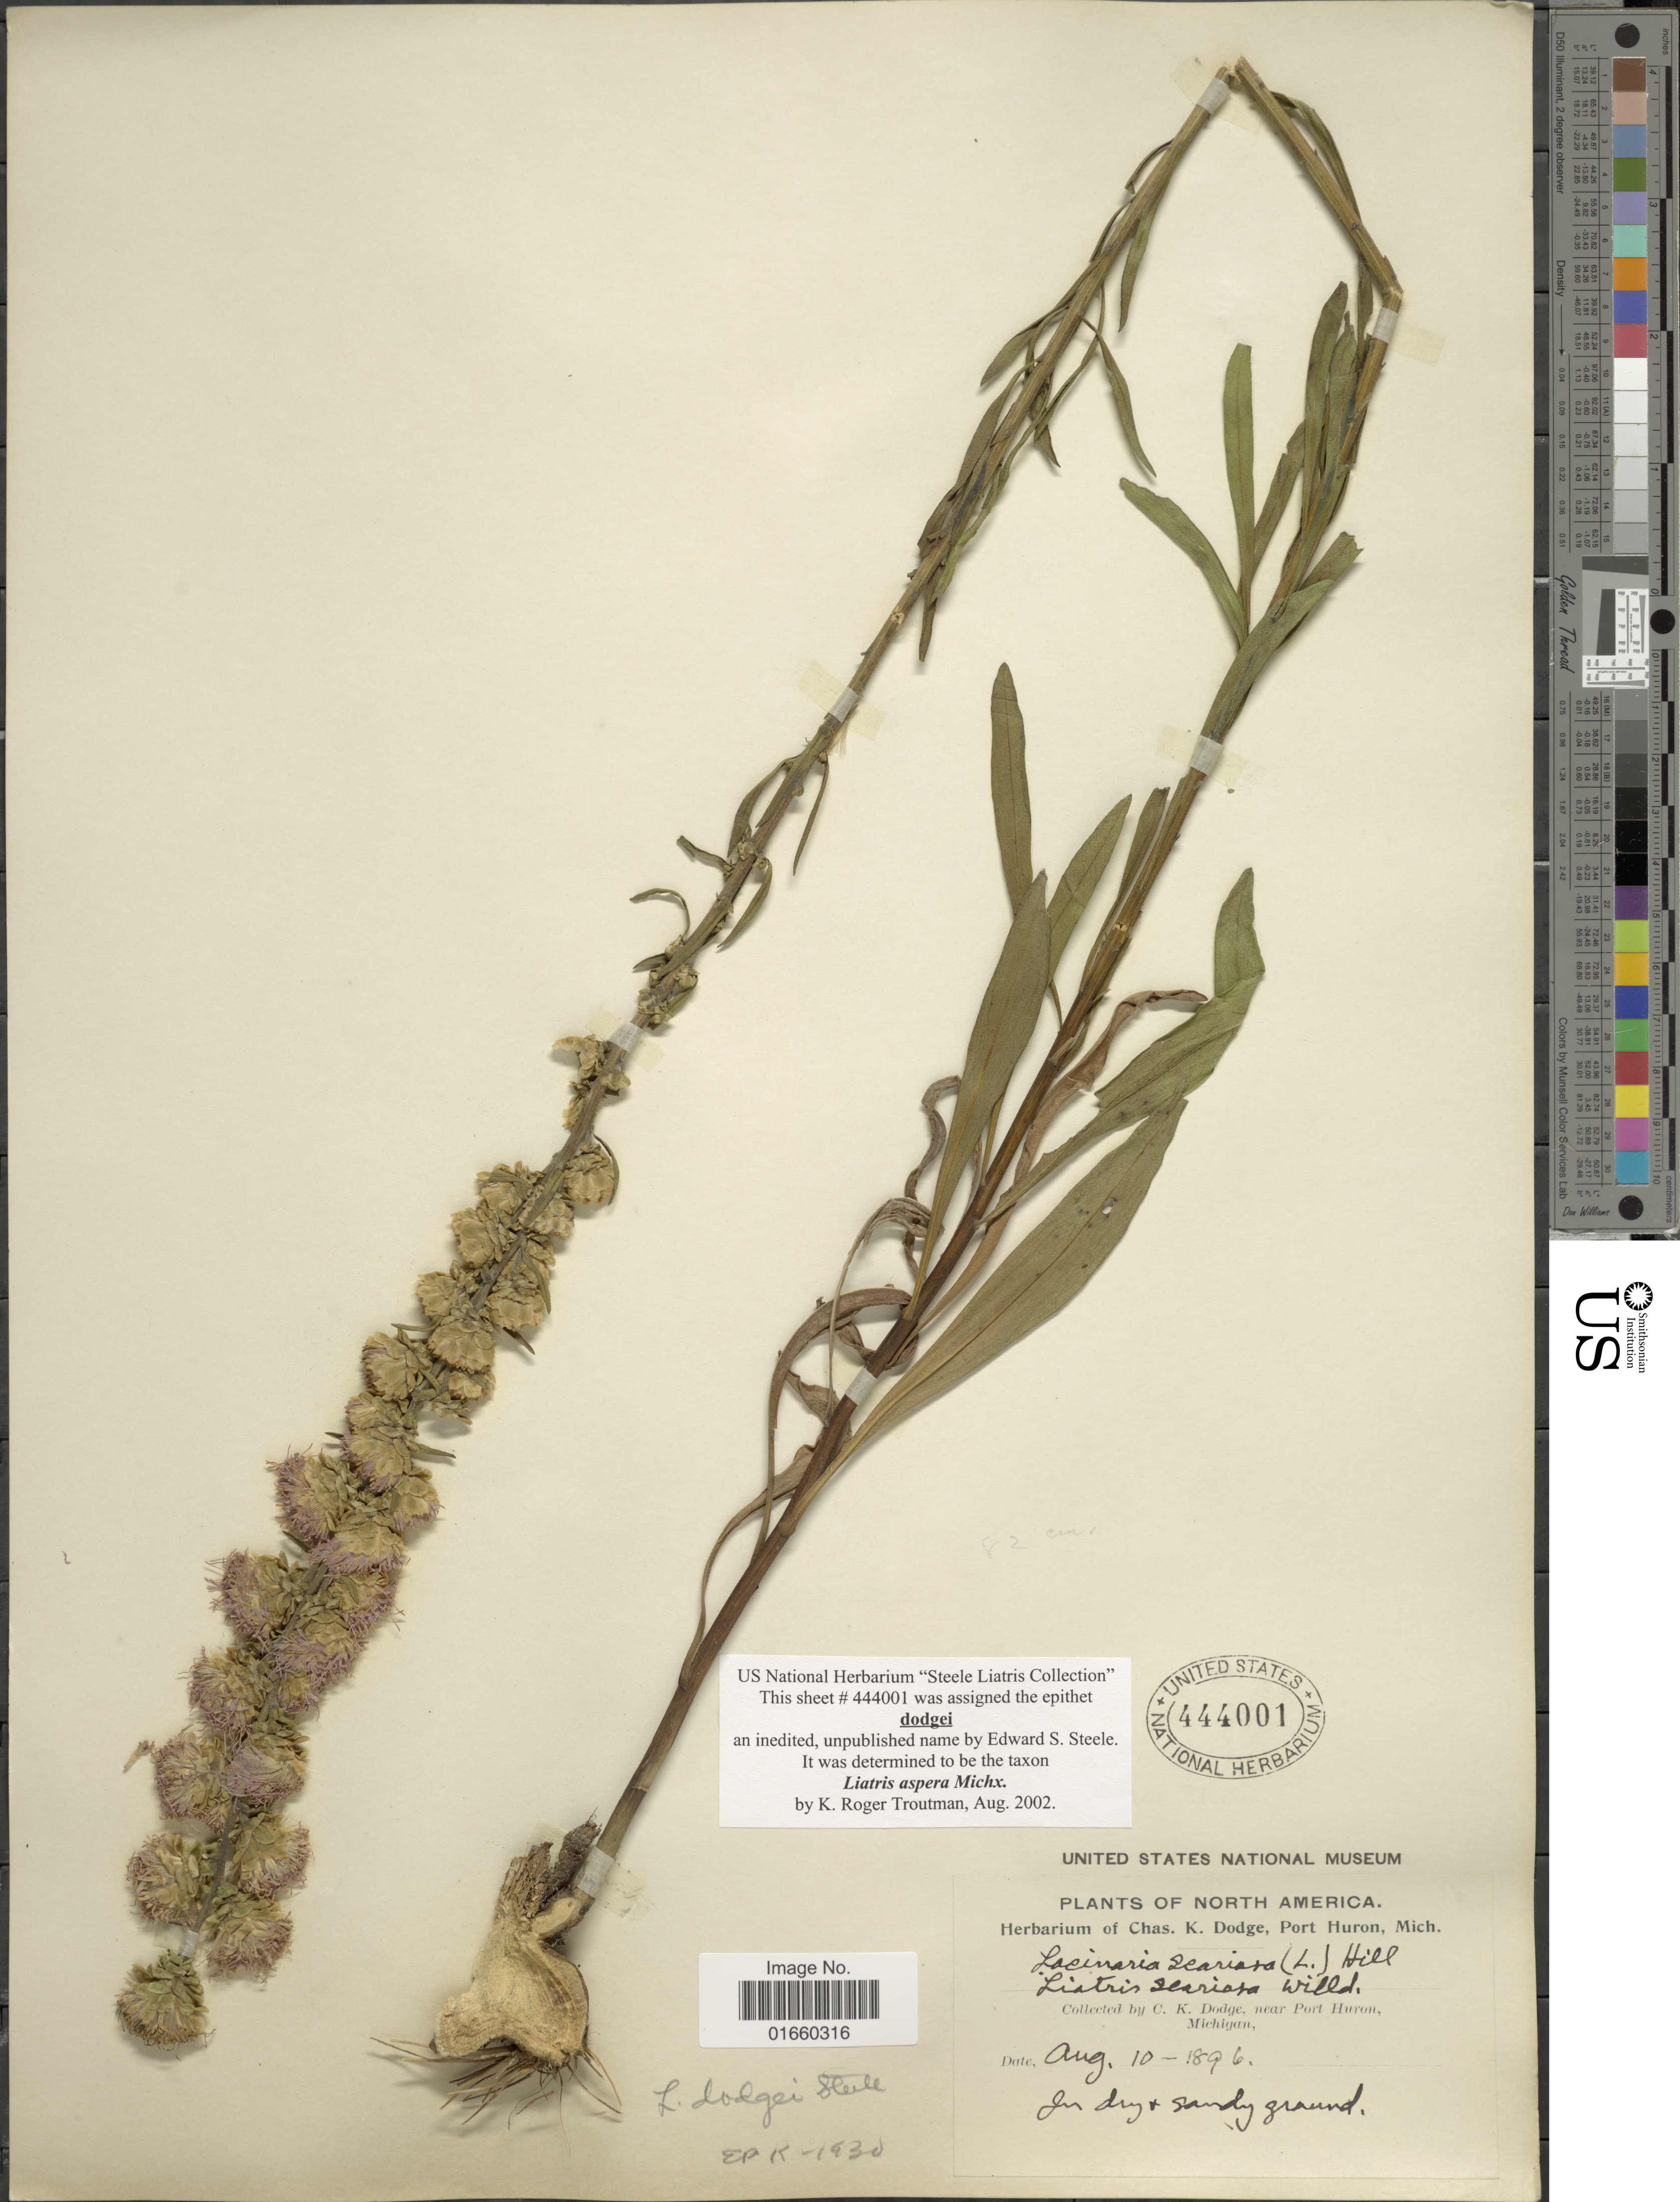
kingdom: Plantae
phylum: Tracheophyta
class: Magnoliopsida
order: Asterales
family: Asteraceae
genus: Liatris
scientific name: Liatris aspera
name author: Michx.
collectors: C. Dodge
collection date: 1896-08-10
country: United States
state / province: Michigan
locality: Near Port Huron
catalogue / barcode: US 444001